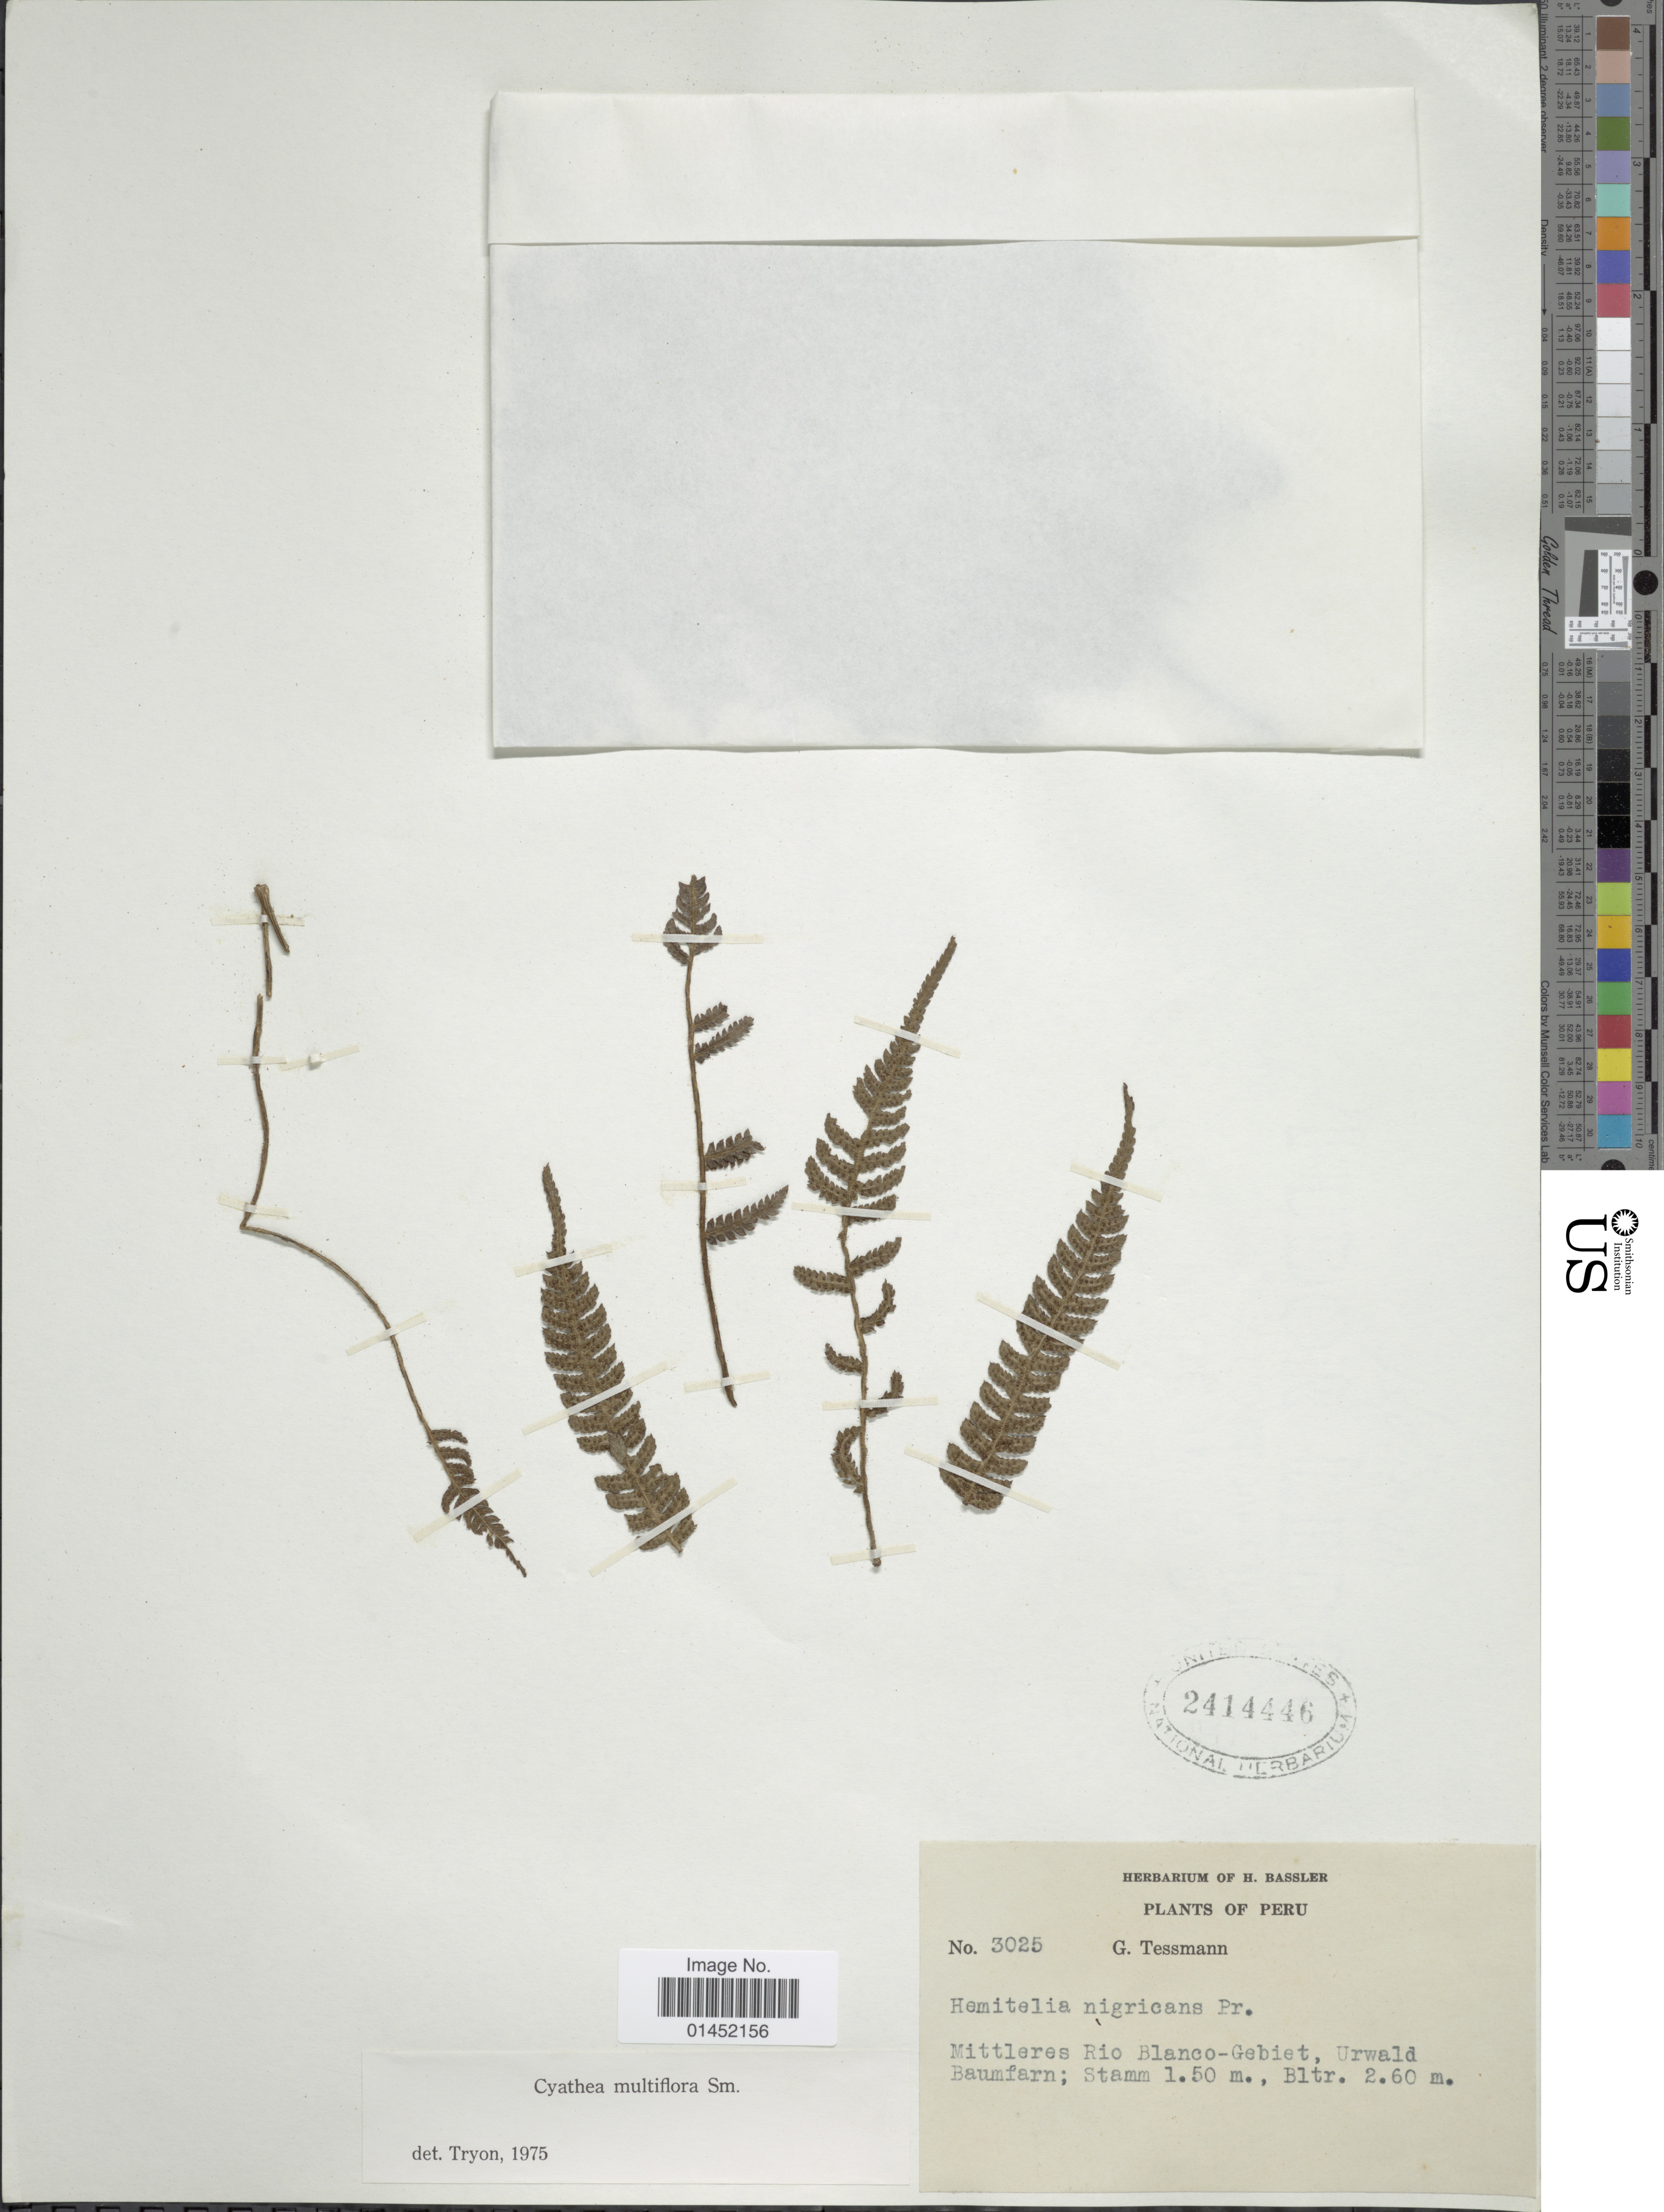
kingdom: Plantae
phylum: Tracheophyta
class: Polypodiopsida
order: Cyatheales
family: Cyatheaceae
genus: Cyathea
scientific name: Cyathea multiflora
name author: Sm.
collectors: G. Tessmann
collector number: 3025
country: Peru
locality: Mittleres Rio Blanco-Gebiet, Urwald Baumfarn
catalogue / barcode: US 2414446